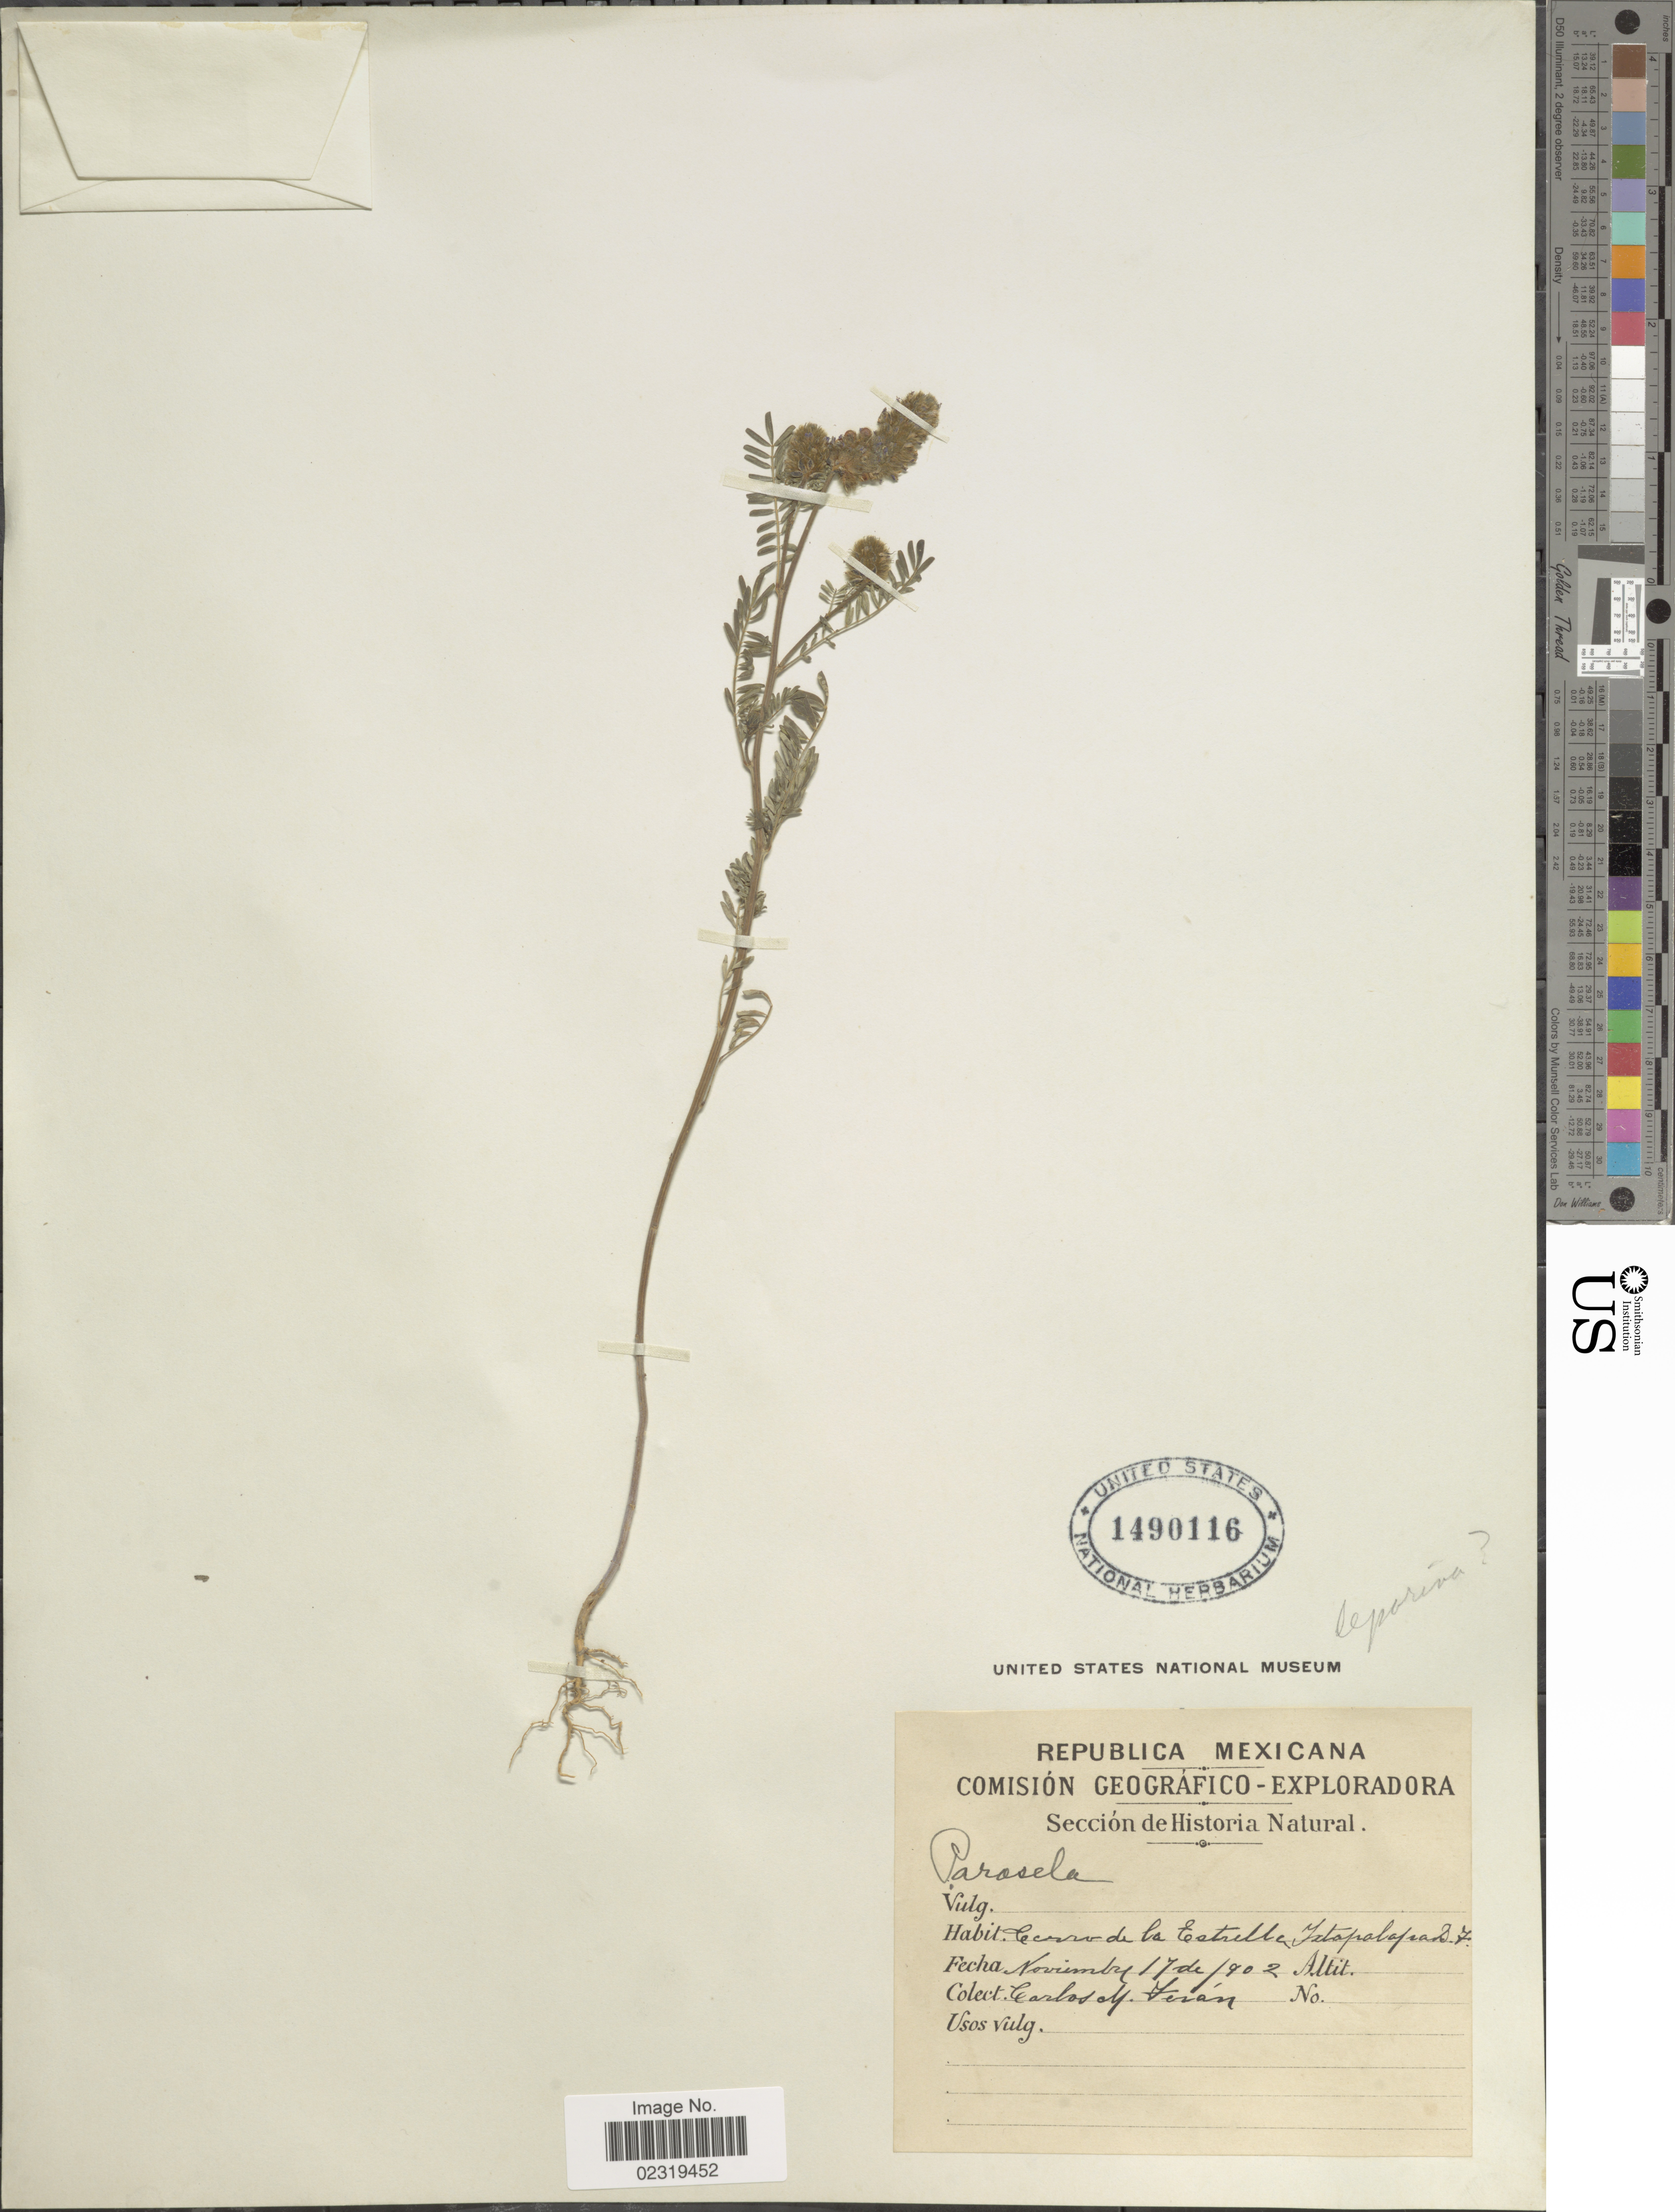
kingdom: Plantae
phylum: Tracheophyta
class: Magnoliopsida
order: Fabales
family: Fabaceae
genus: Dalea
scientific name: Dalea leporina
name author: (Aiton) Bullock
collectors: C. Terán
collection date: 1902-11-17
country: Mexico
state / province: Distrito Federal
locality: Cerro de la Estrella Iztapalapa , D. F.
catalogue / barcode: US 1490116